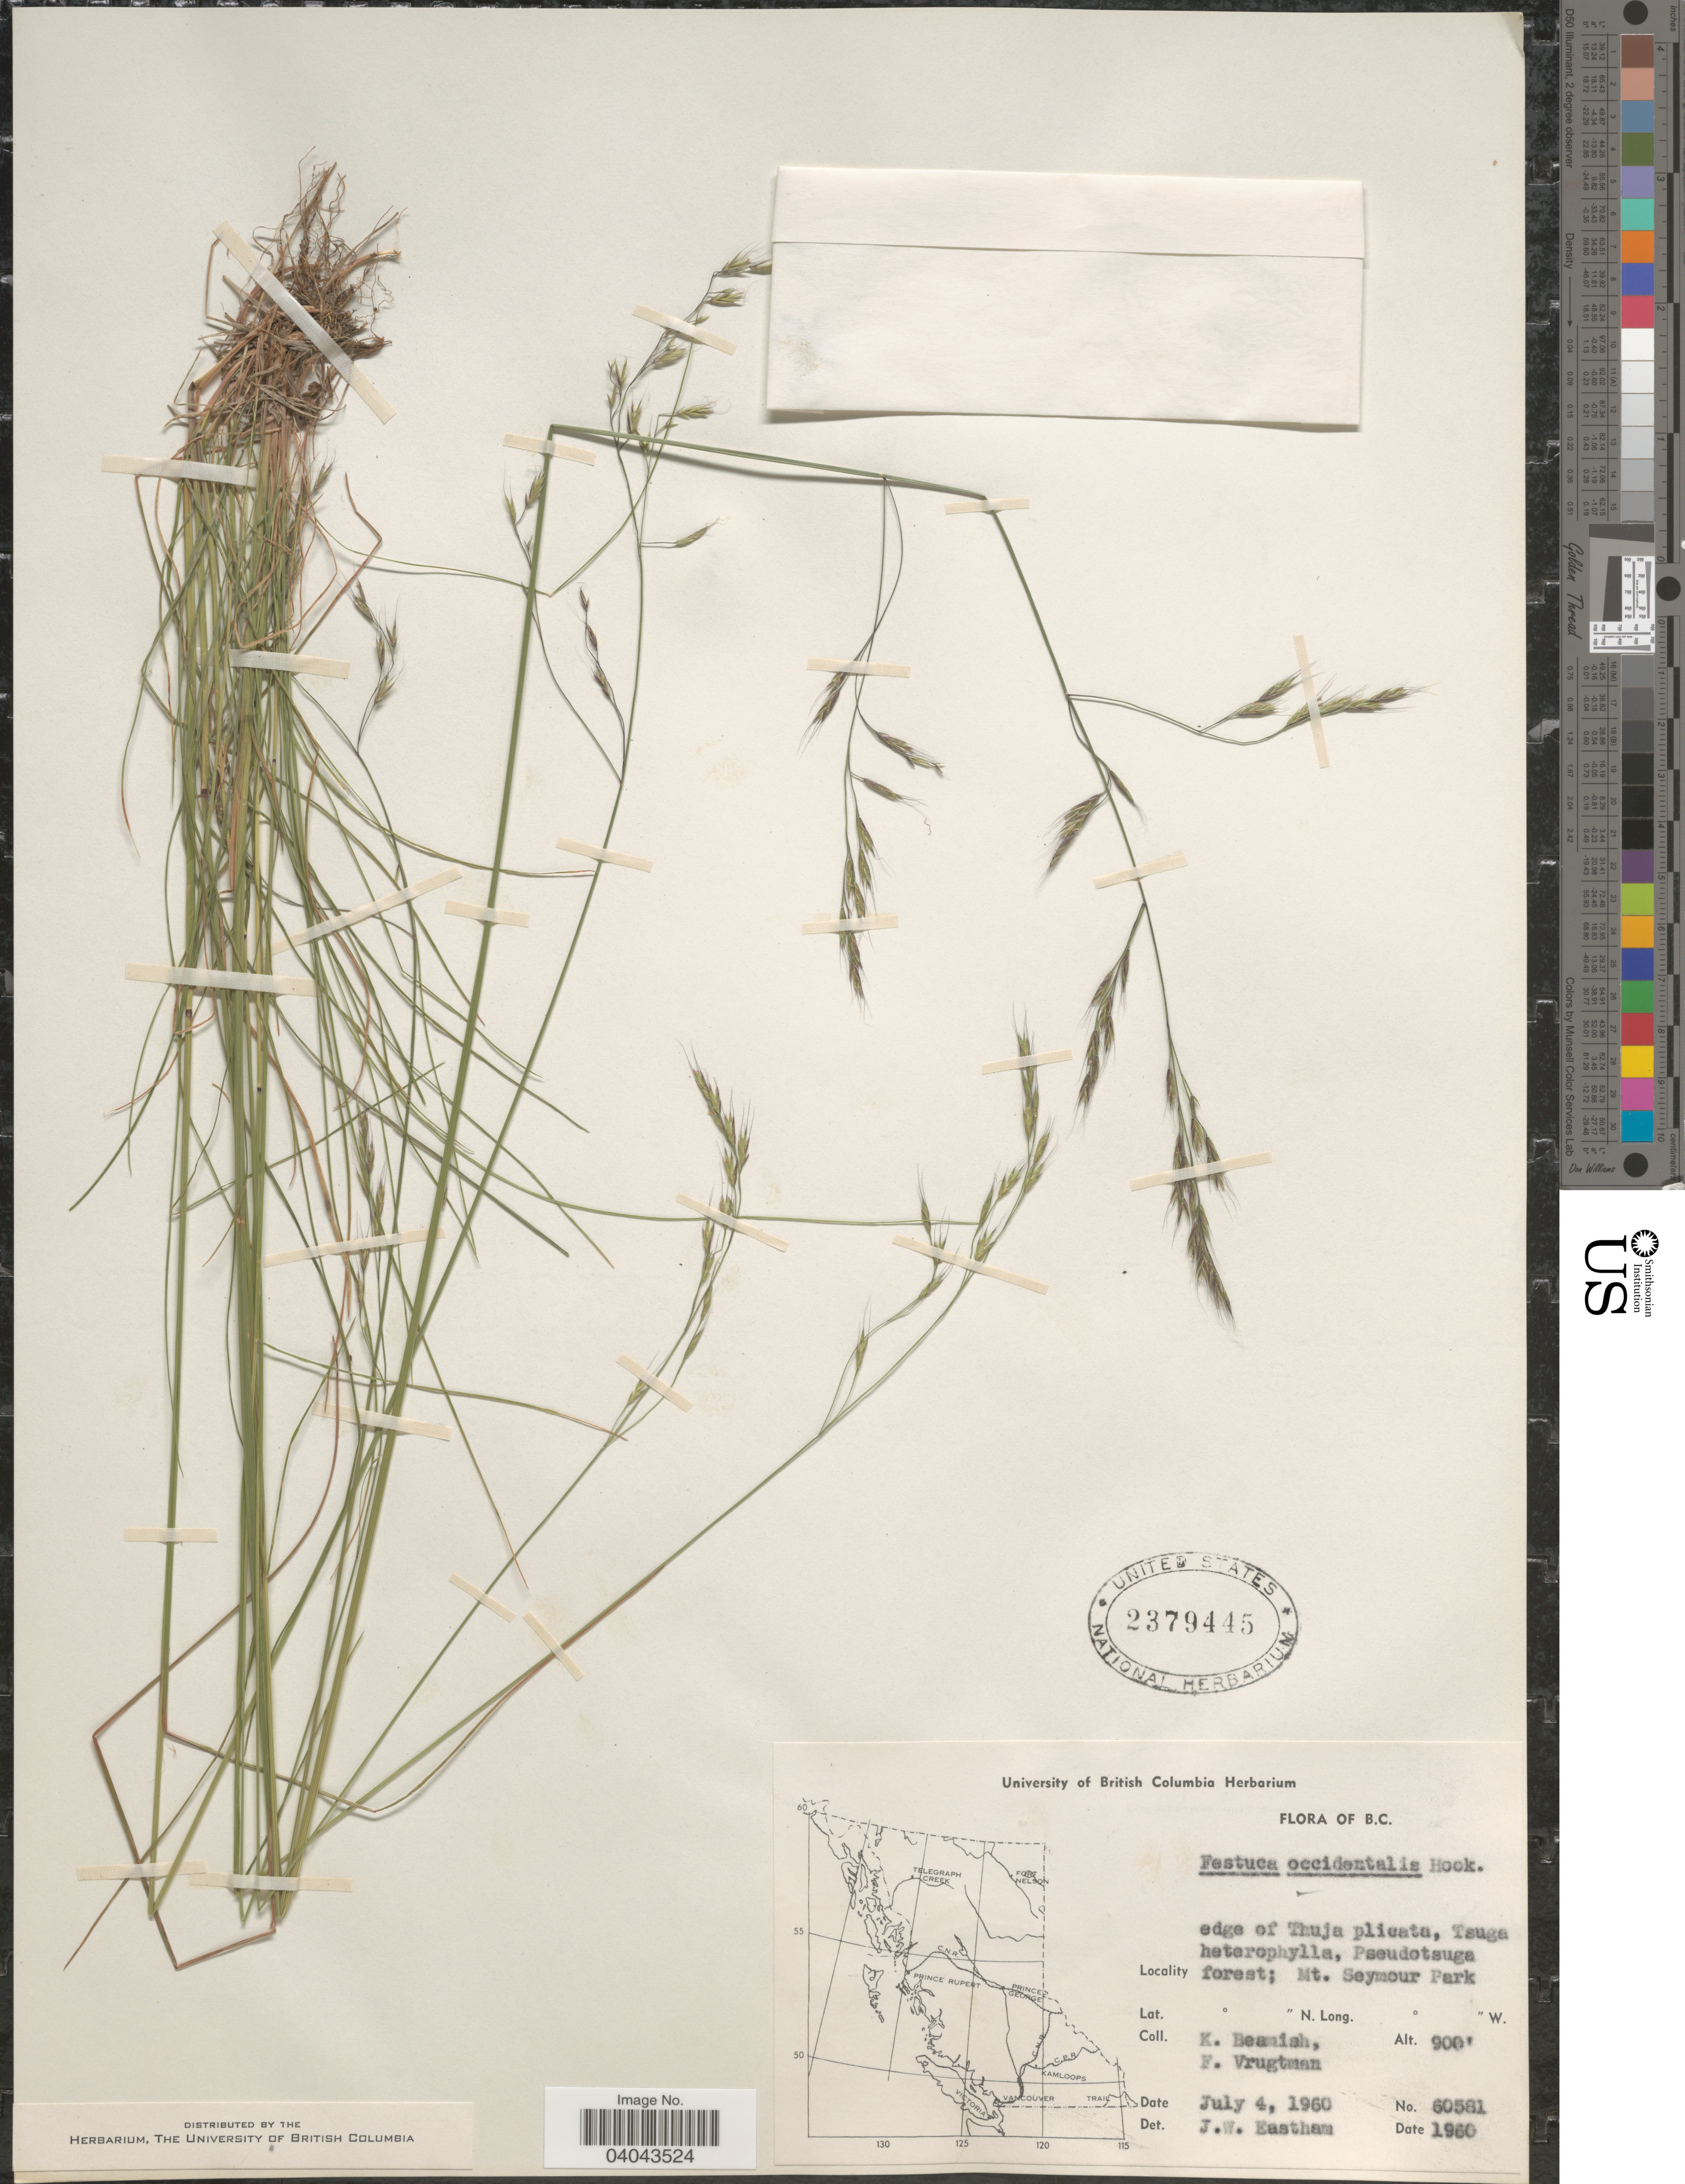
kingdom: Plantae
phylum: Tracheophyta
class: Liliopsida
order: Poales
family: Poaceae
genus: Festuca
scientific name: Festuca occidentalis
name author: Hook.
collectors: K. Beamish & F. Vrugtman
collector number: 60581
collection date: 1960-07-04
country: Canada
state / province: British Columbia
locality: Edge of Thuja plicata, Tsuga heterophylla, Pseudotsuga forest; Mt. Seymour Park.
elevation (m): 274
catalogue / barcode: US 2379445